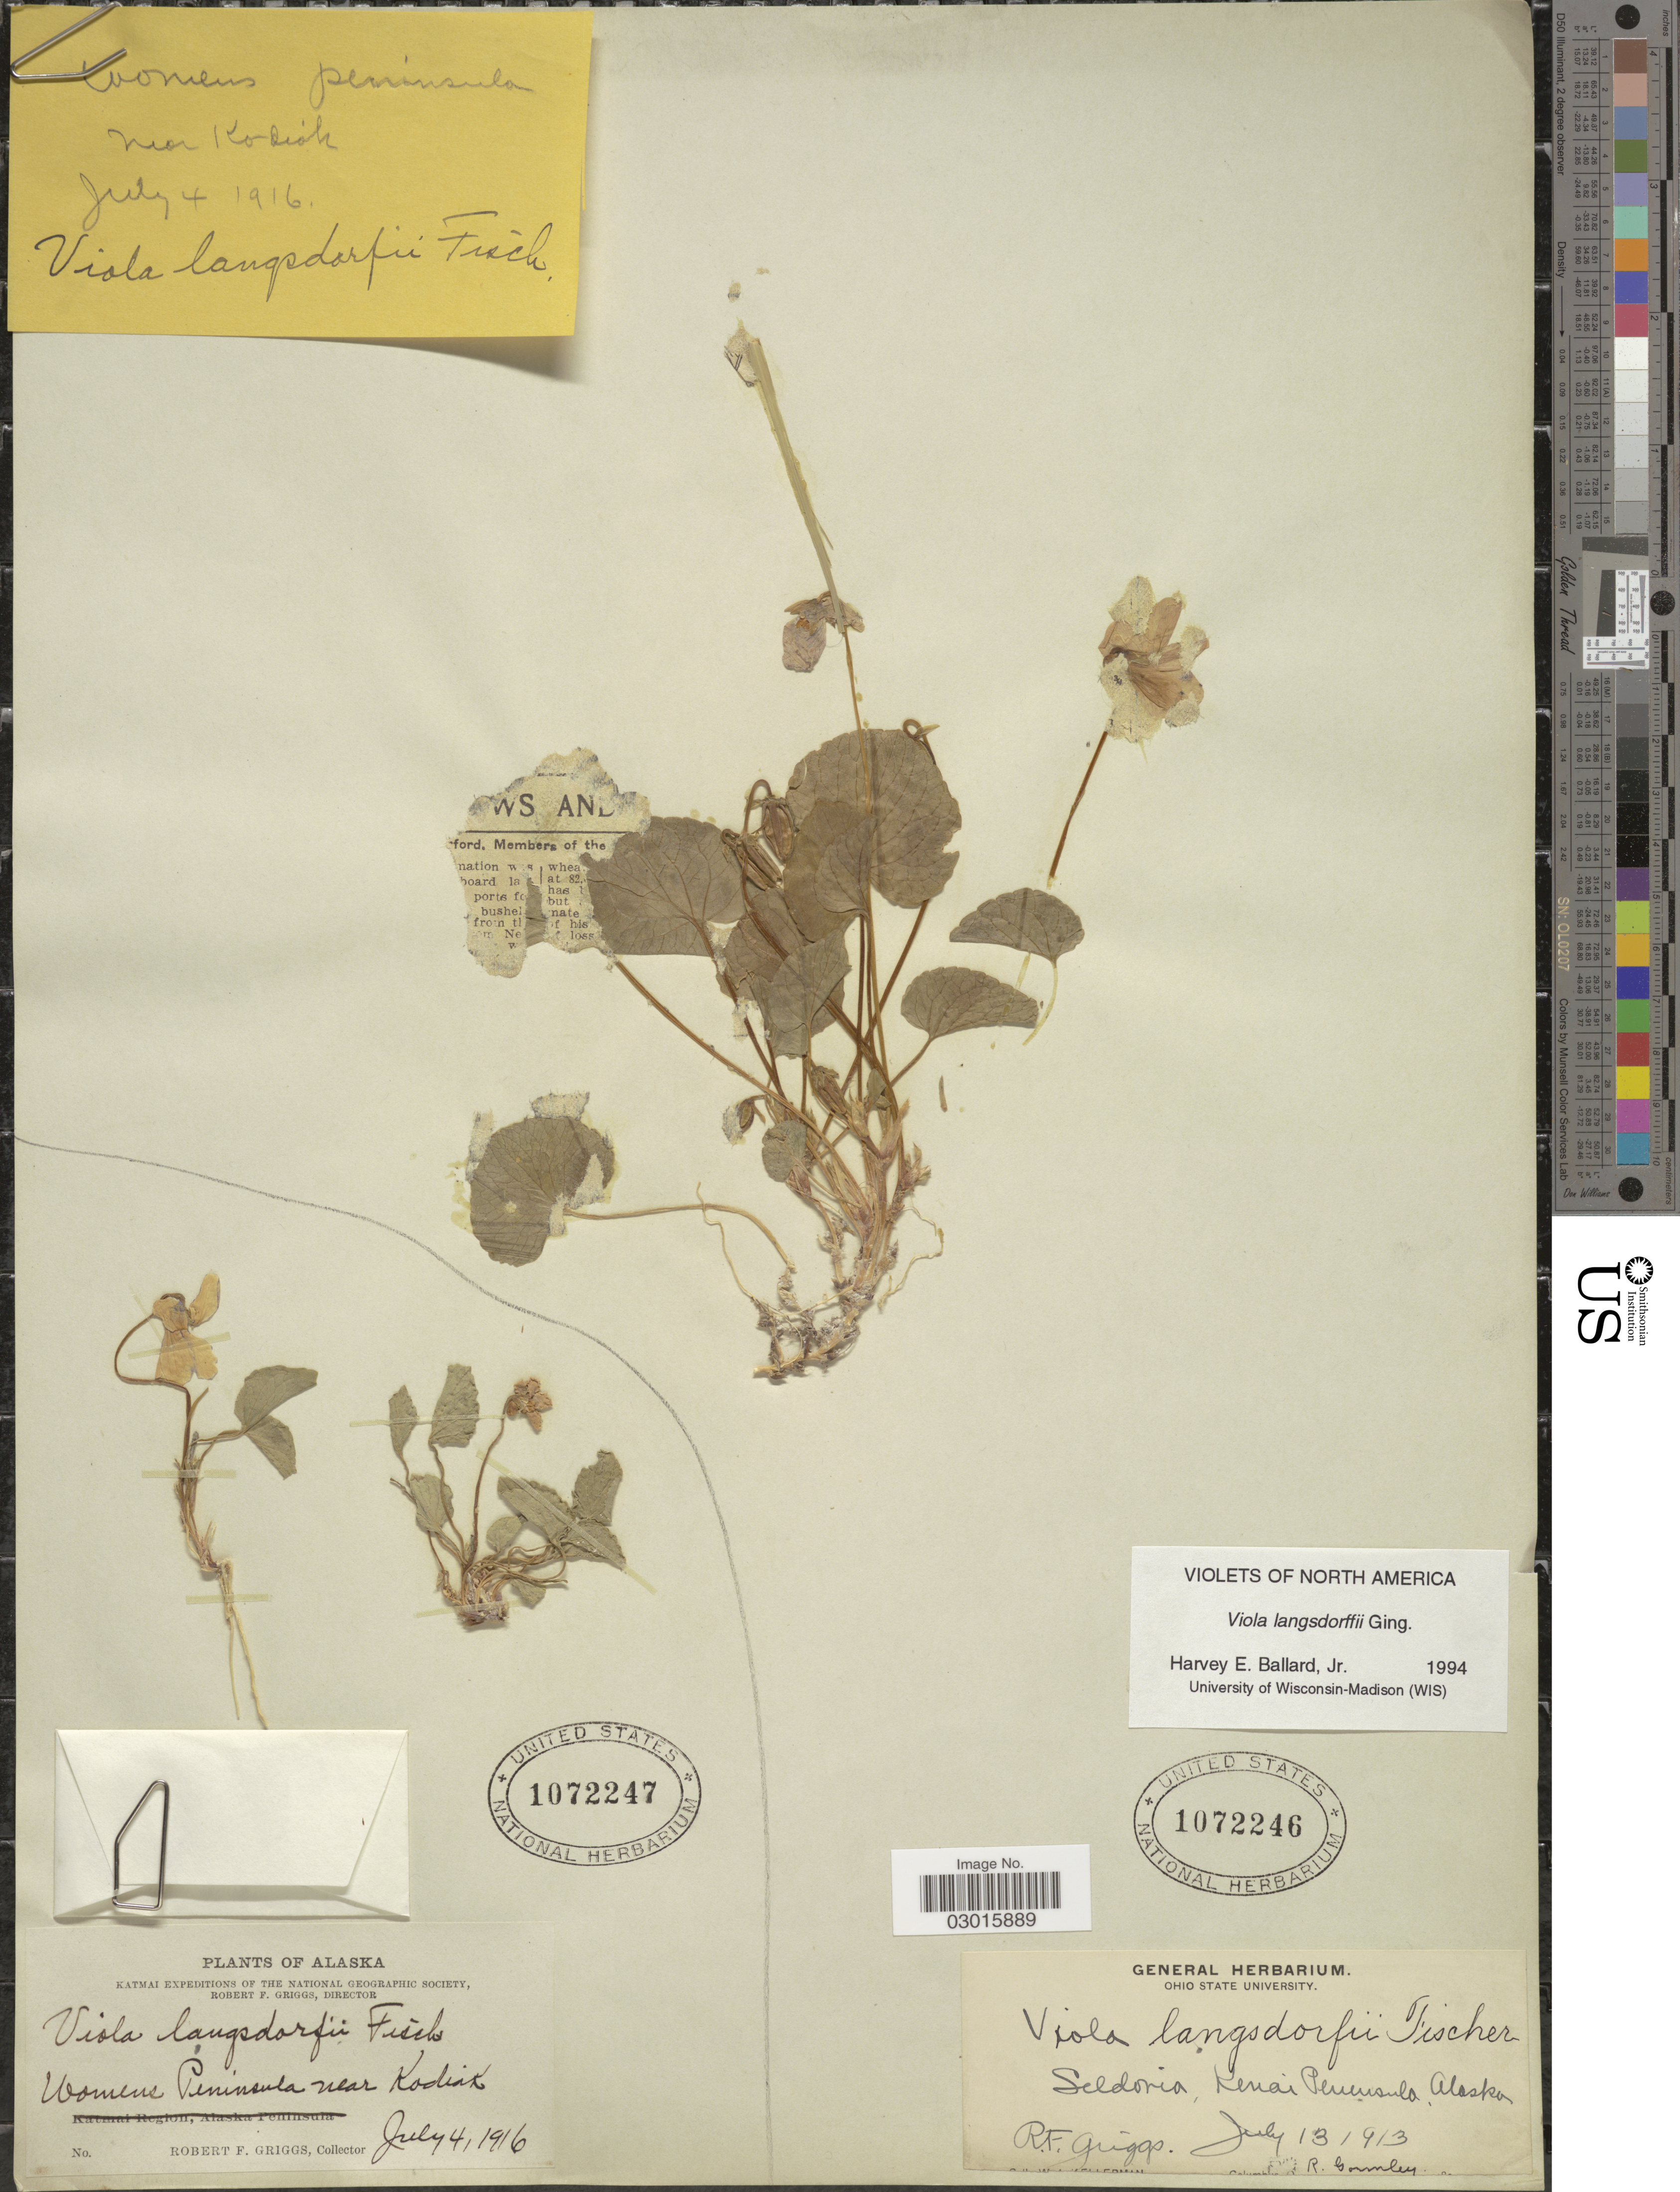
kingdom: Plantae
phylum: Tracheophyta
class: Magnoliopsida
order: Malpighiales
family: Violaceae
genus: Viola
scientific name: Viola langsdorffii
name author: Fisch. ex Ging.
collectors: R. F. Griggs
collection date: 1916-07-04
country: United States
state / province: Alaska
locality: Womens Peninsula near Kodiak.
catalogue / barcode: US 1072247